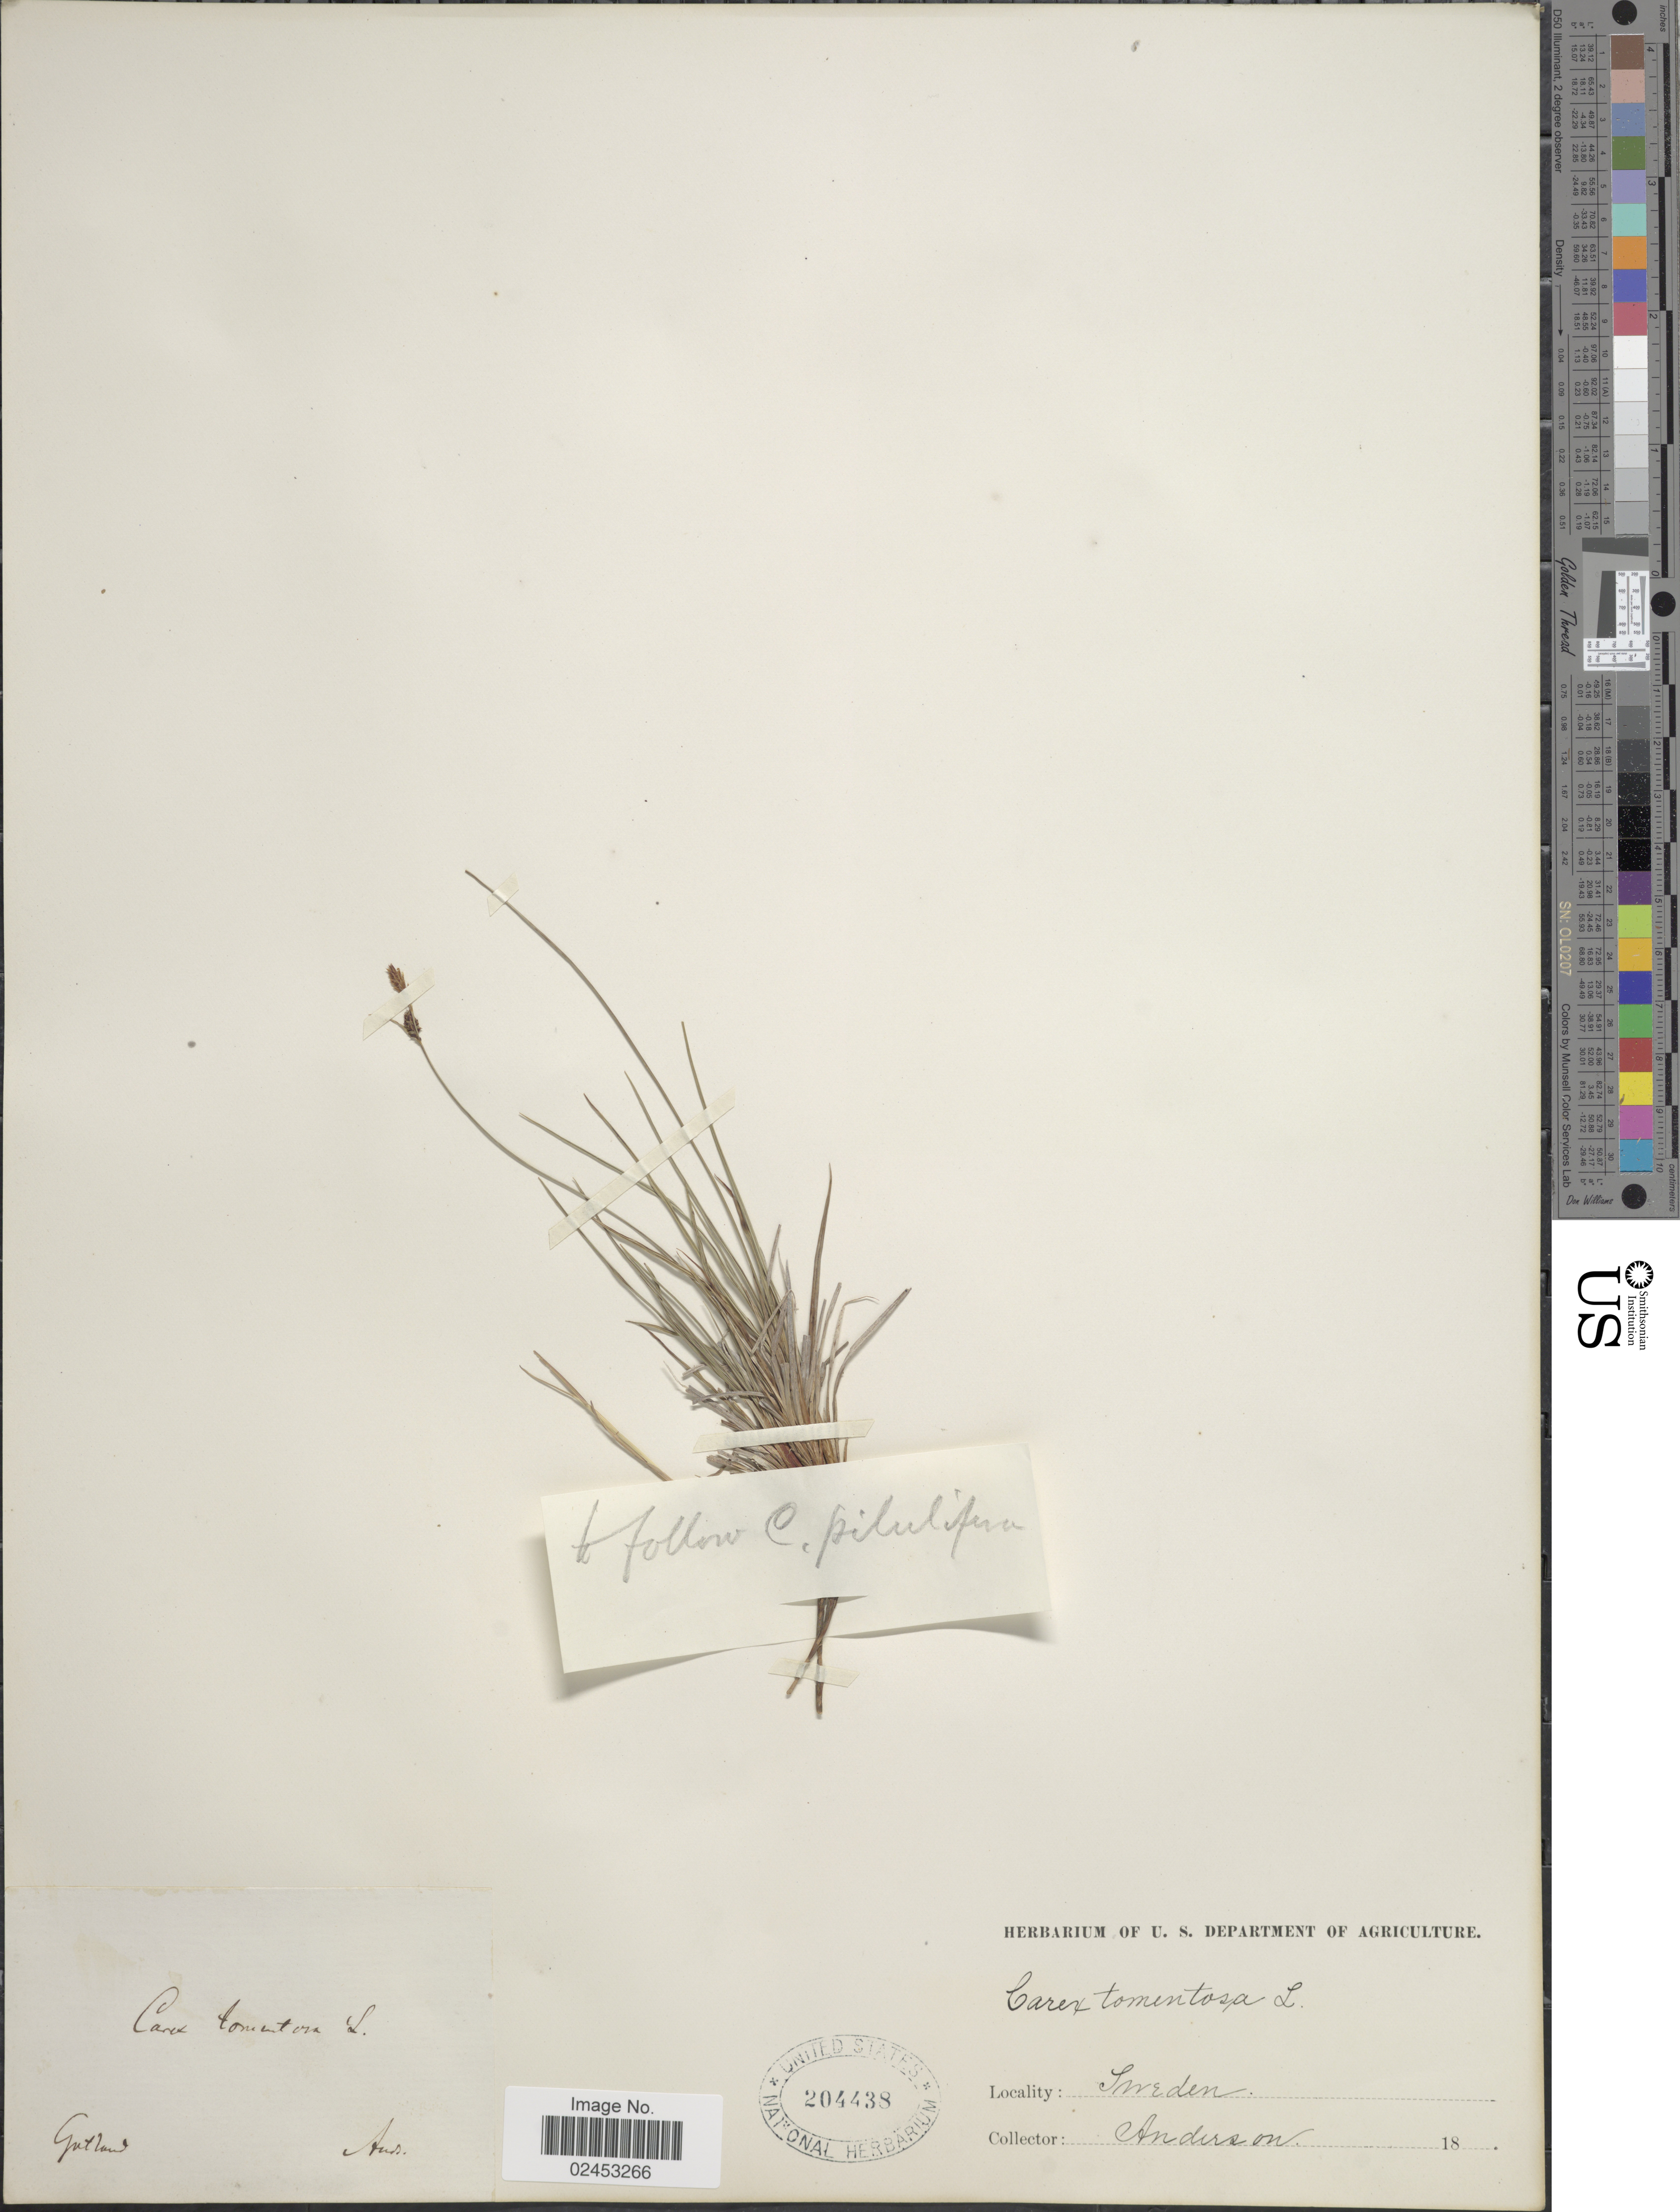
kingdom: Plantae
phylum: Tracheophyta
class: Liliopsida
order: Poales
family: Cyperaceae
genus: Carex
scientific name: Carex tomentosa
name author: L.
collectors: -- Anderson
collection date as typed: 18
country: Sweden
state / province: Gotland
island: Gotland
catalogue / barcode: US 204438